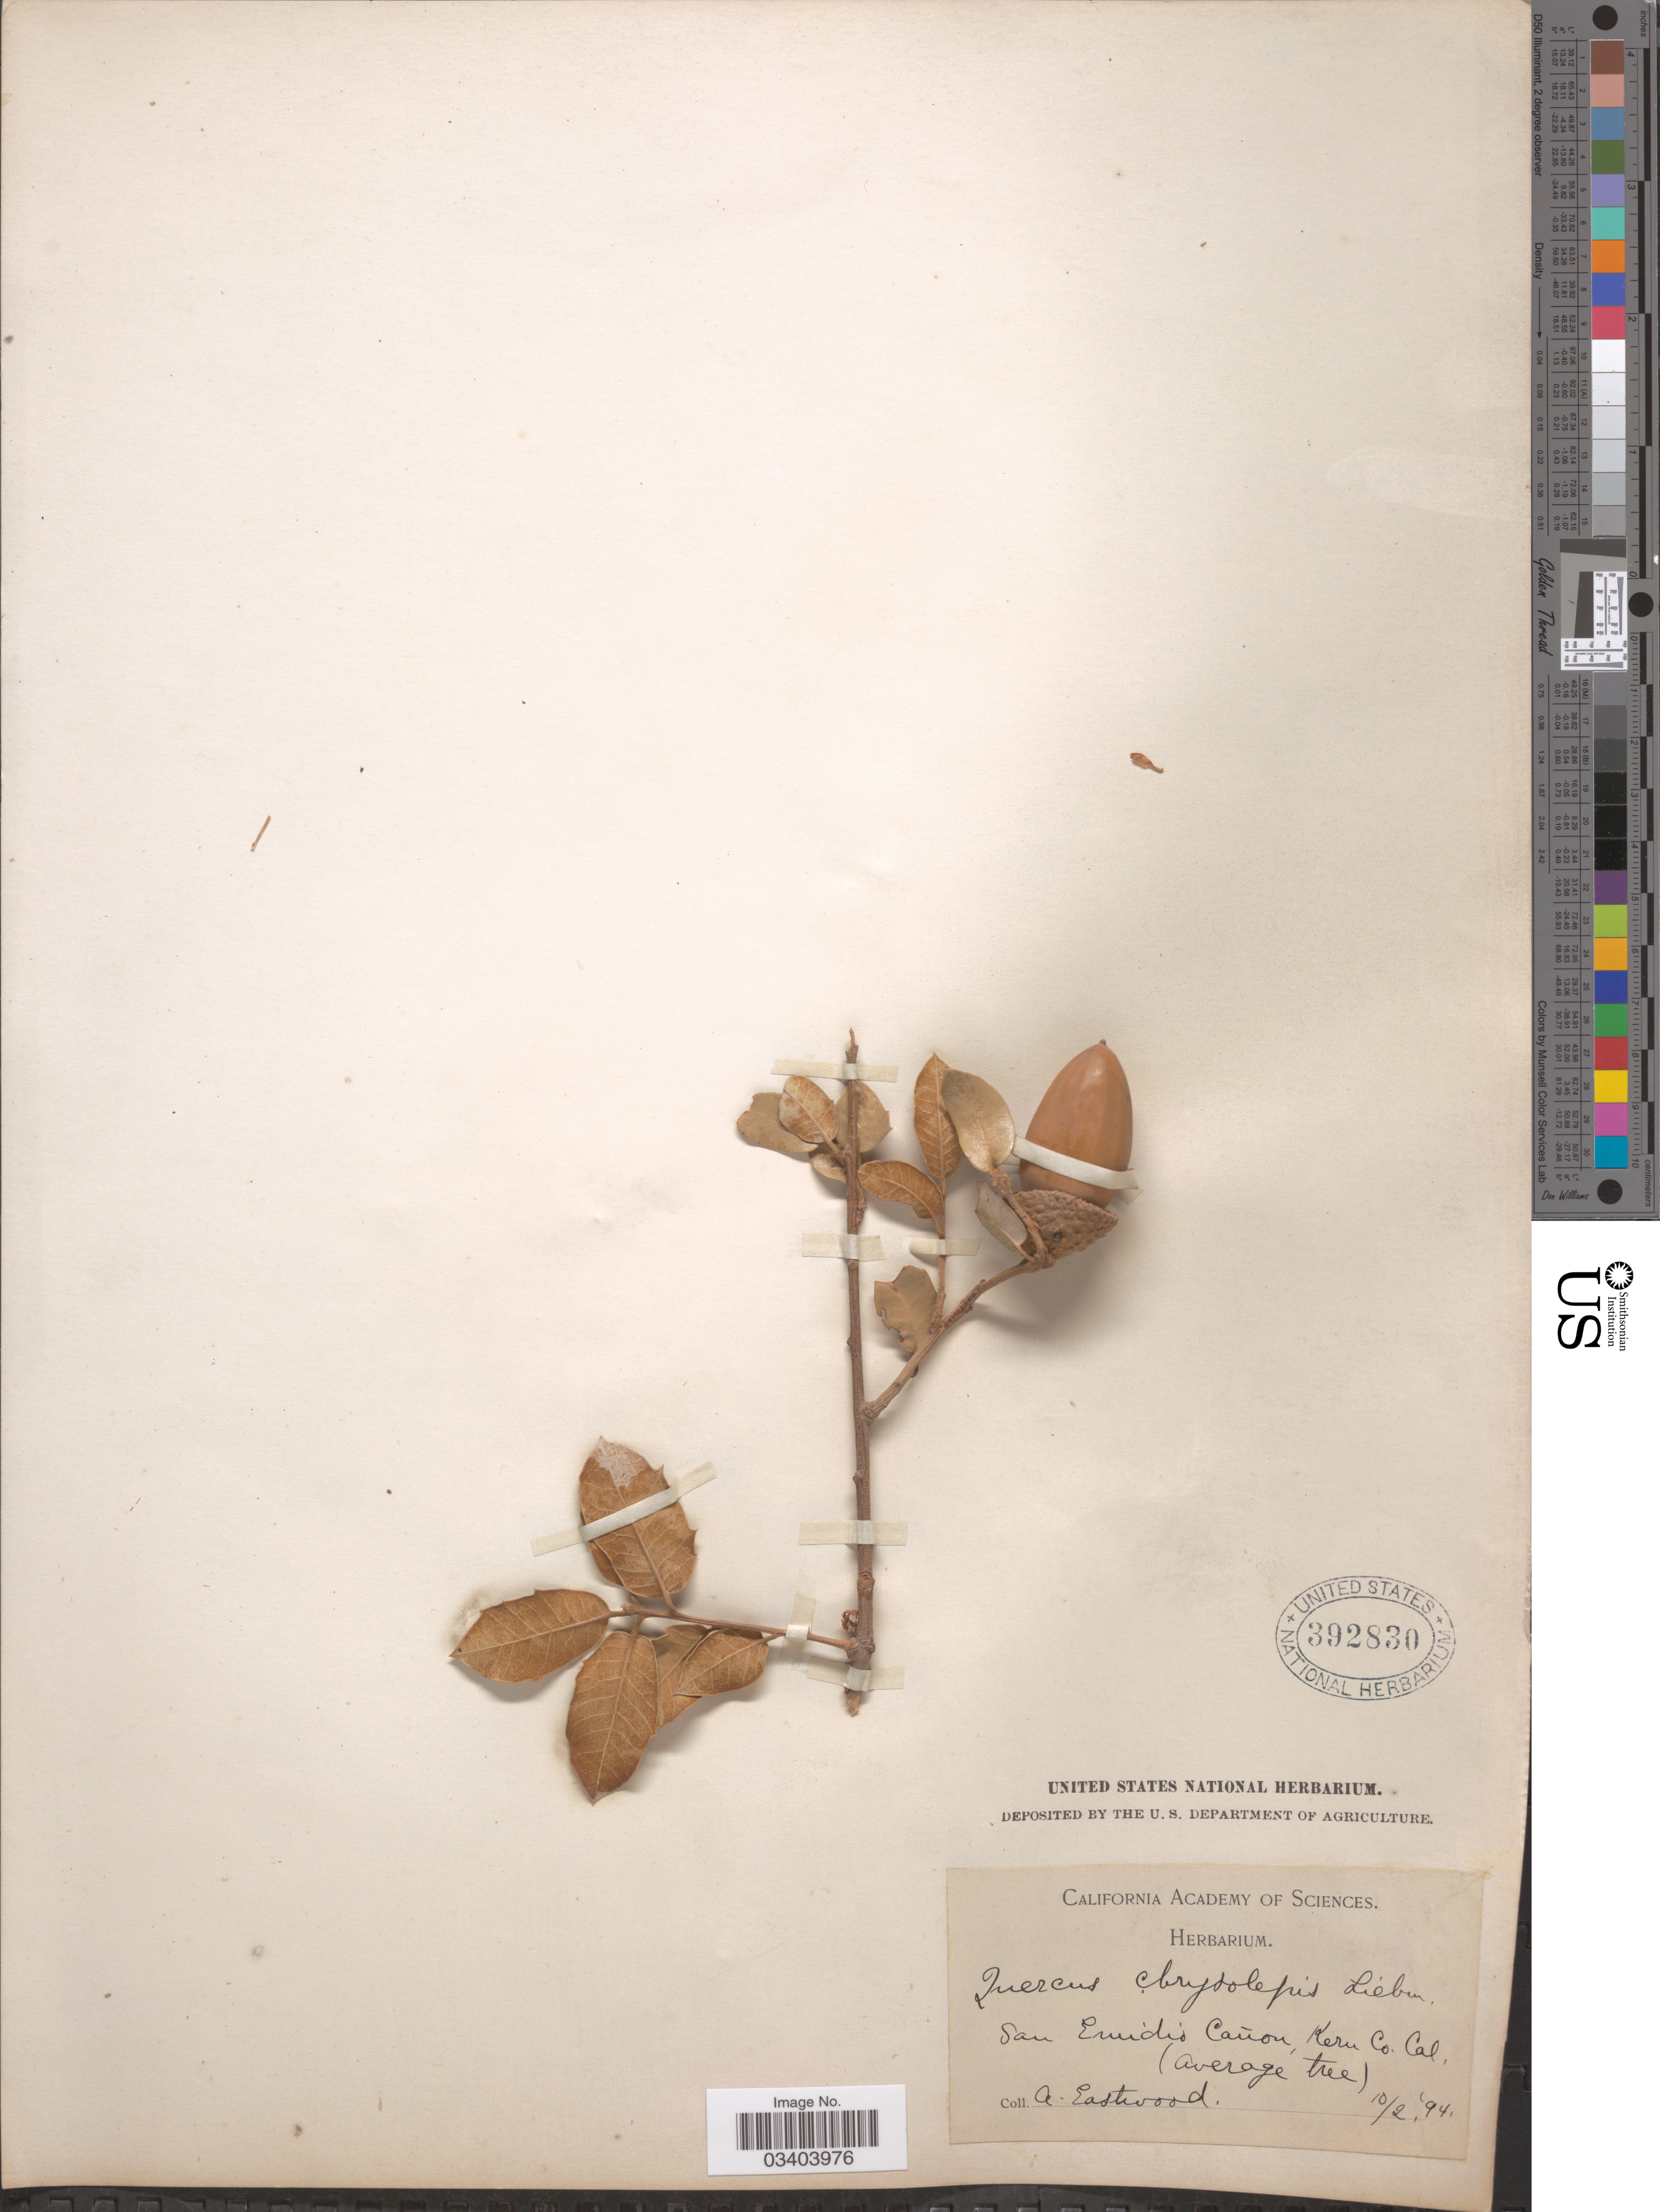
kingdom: Plantae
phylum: Tracheophyta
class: Magnoliopsida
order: Fagales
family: Fagaceae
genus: Quercus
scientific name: Quercus chrysolepis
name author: Liebm.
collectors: A. Eastwood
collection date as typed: Transcribed d/m/y: 2/10/94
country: United States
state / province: California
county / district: Kern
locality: San Emidio Cañon, Kern Co.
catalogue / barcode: US 392830